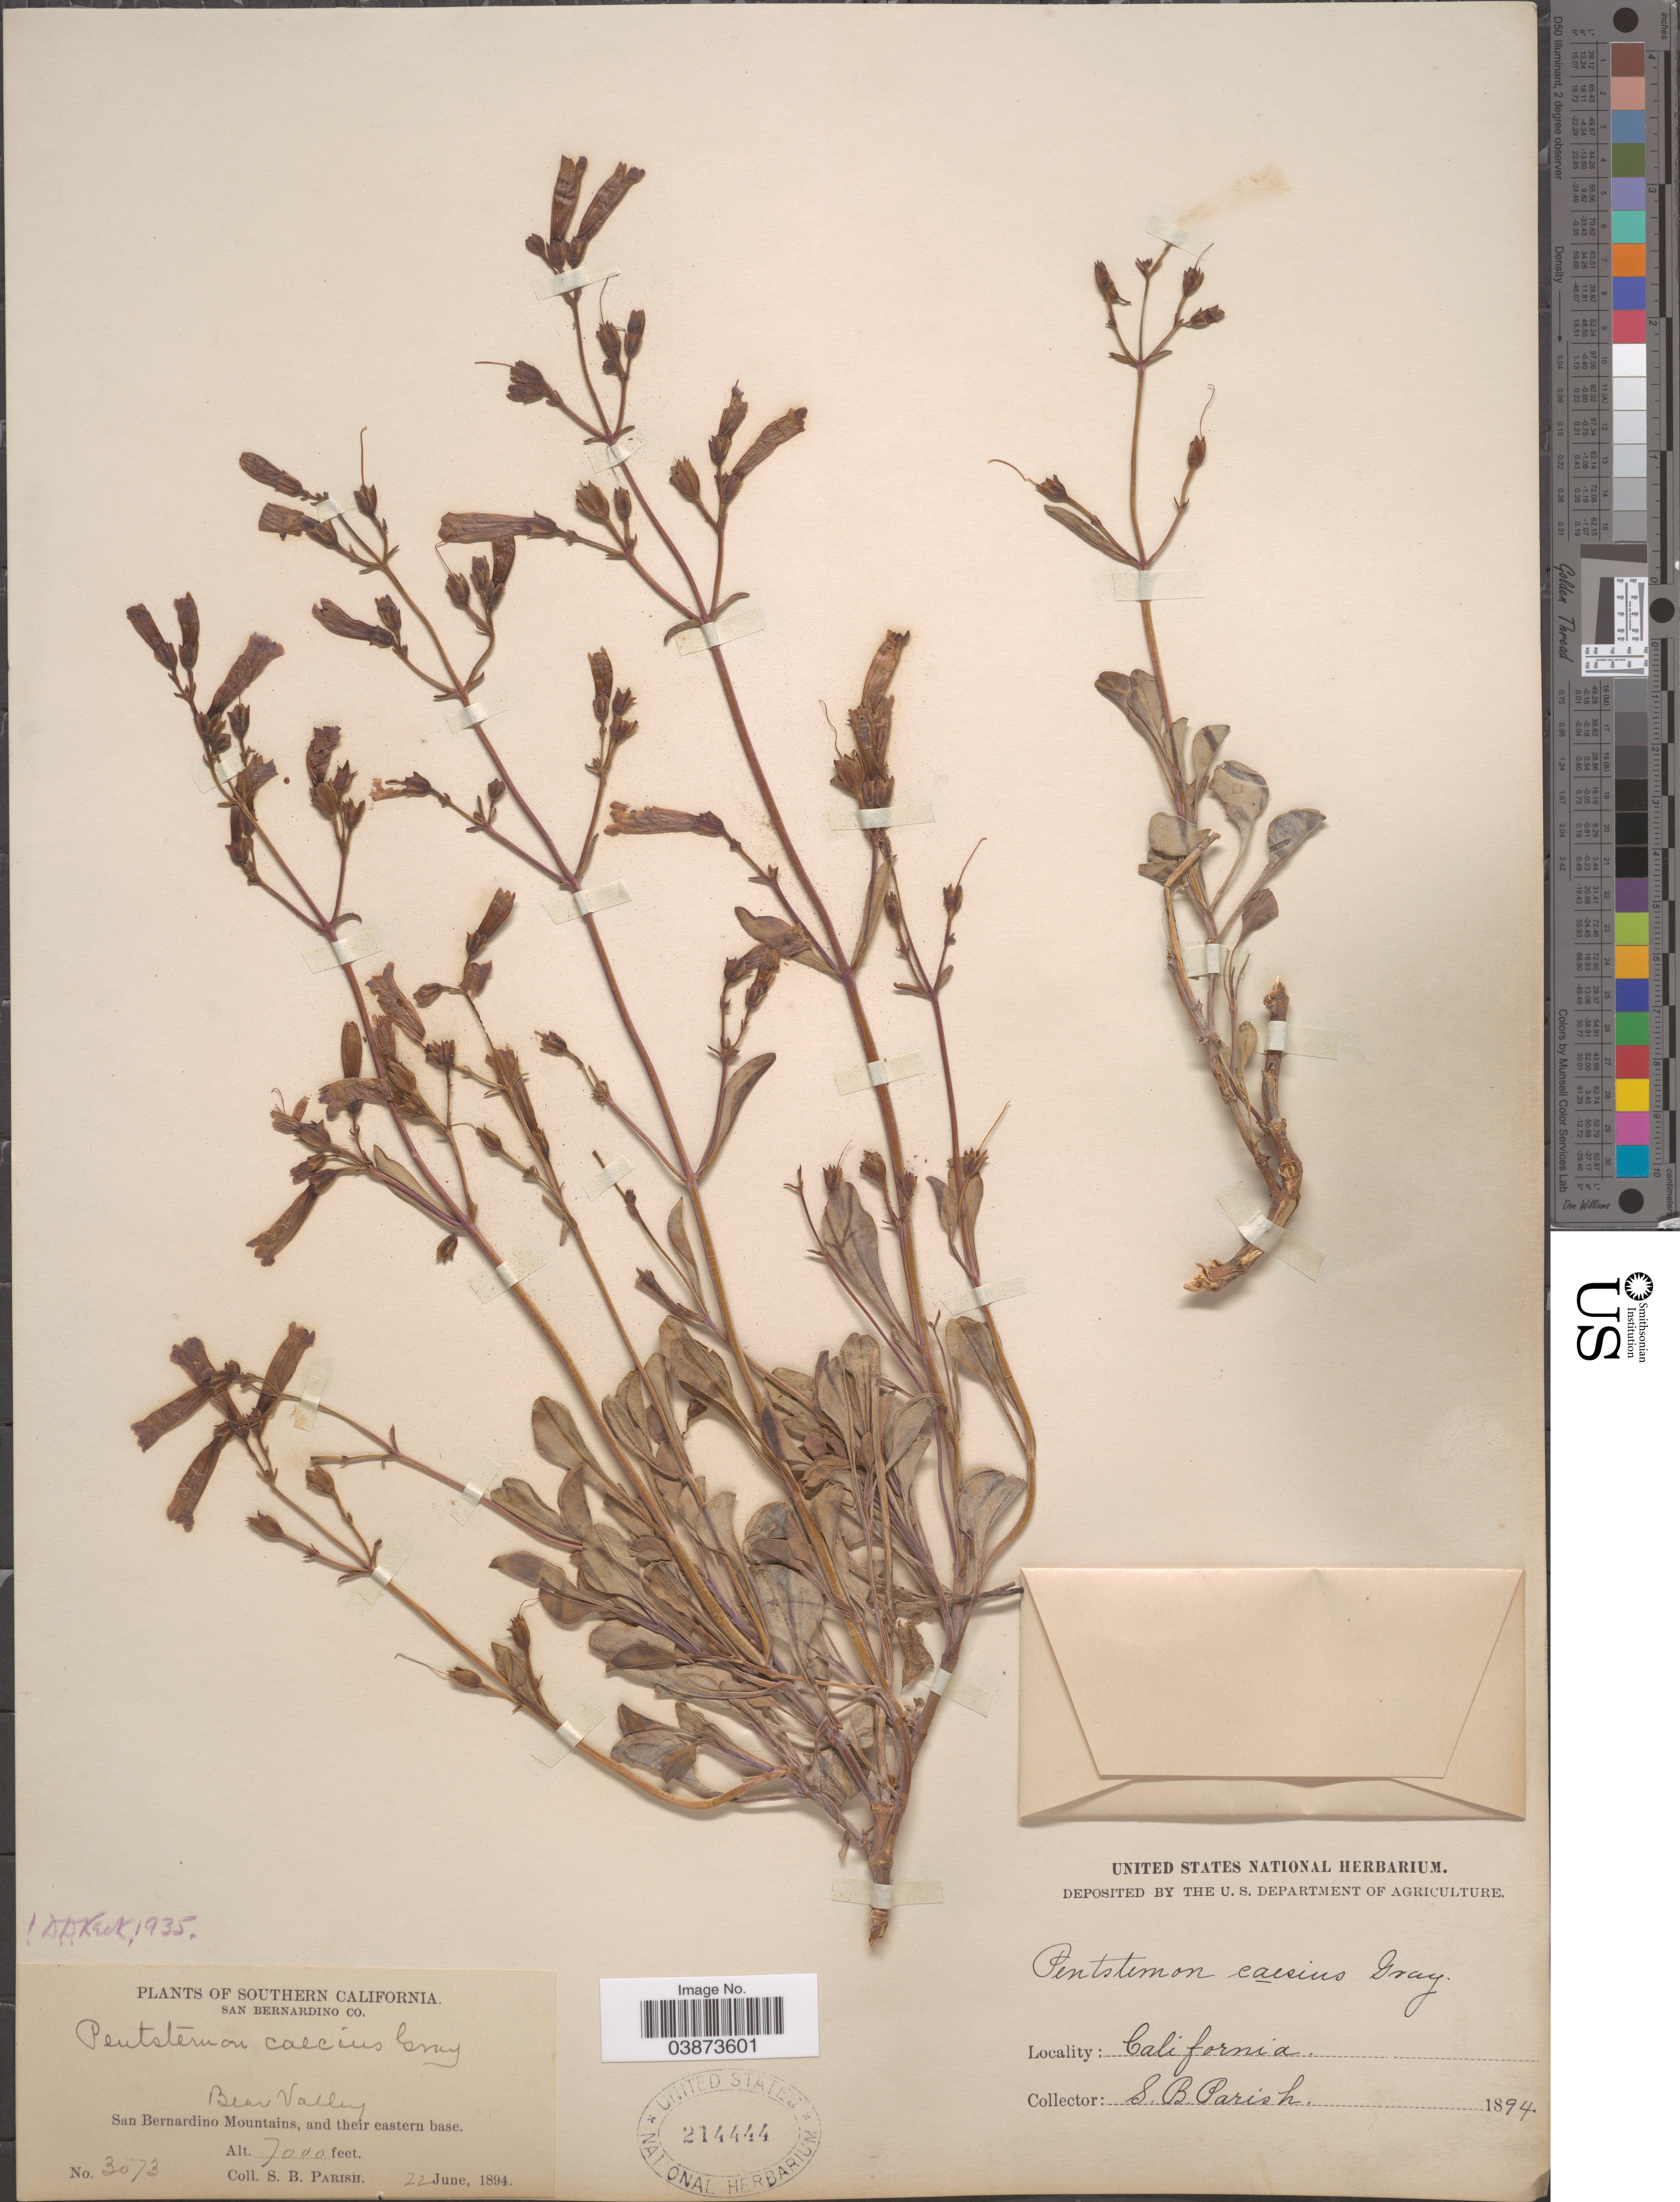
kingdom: Plantae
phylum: Tracheophyta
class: Magnoliopsida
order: Lamiales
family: Plantaginaceae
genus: Penstemon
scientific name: Penstemon caesius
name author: A. Gray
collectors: S. B. Parish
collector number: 3073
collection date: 1894-06-22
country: United States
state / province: California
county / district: San Bernardino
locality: Southern California. San Bernardino Co. Bear Valley. San Bernardino Mountains, and their eastern base.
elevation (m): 2134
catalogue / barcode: US 214444